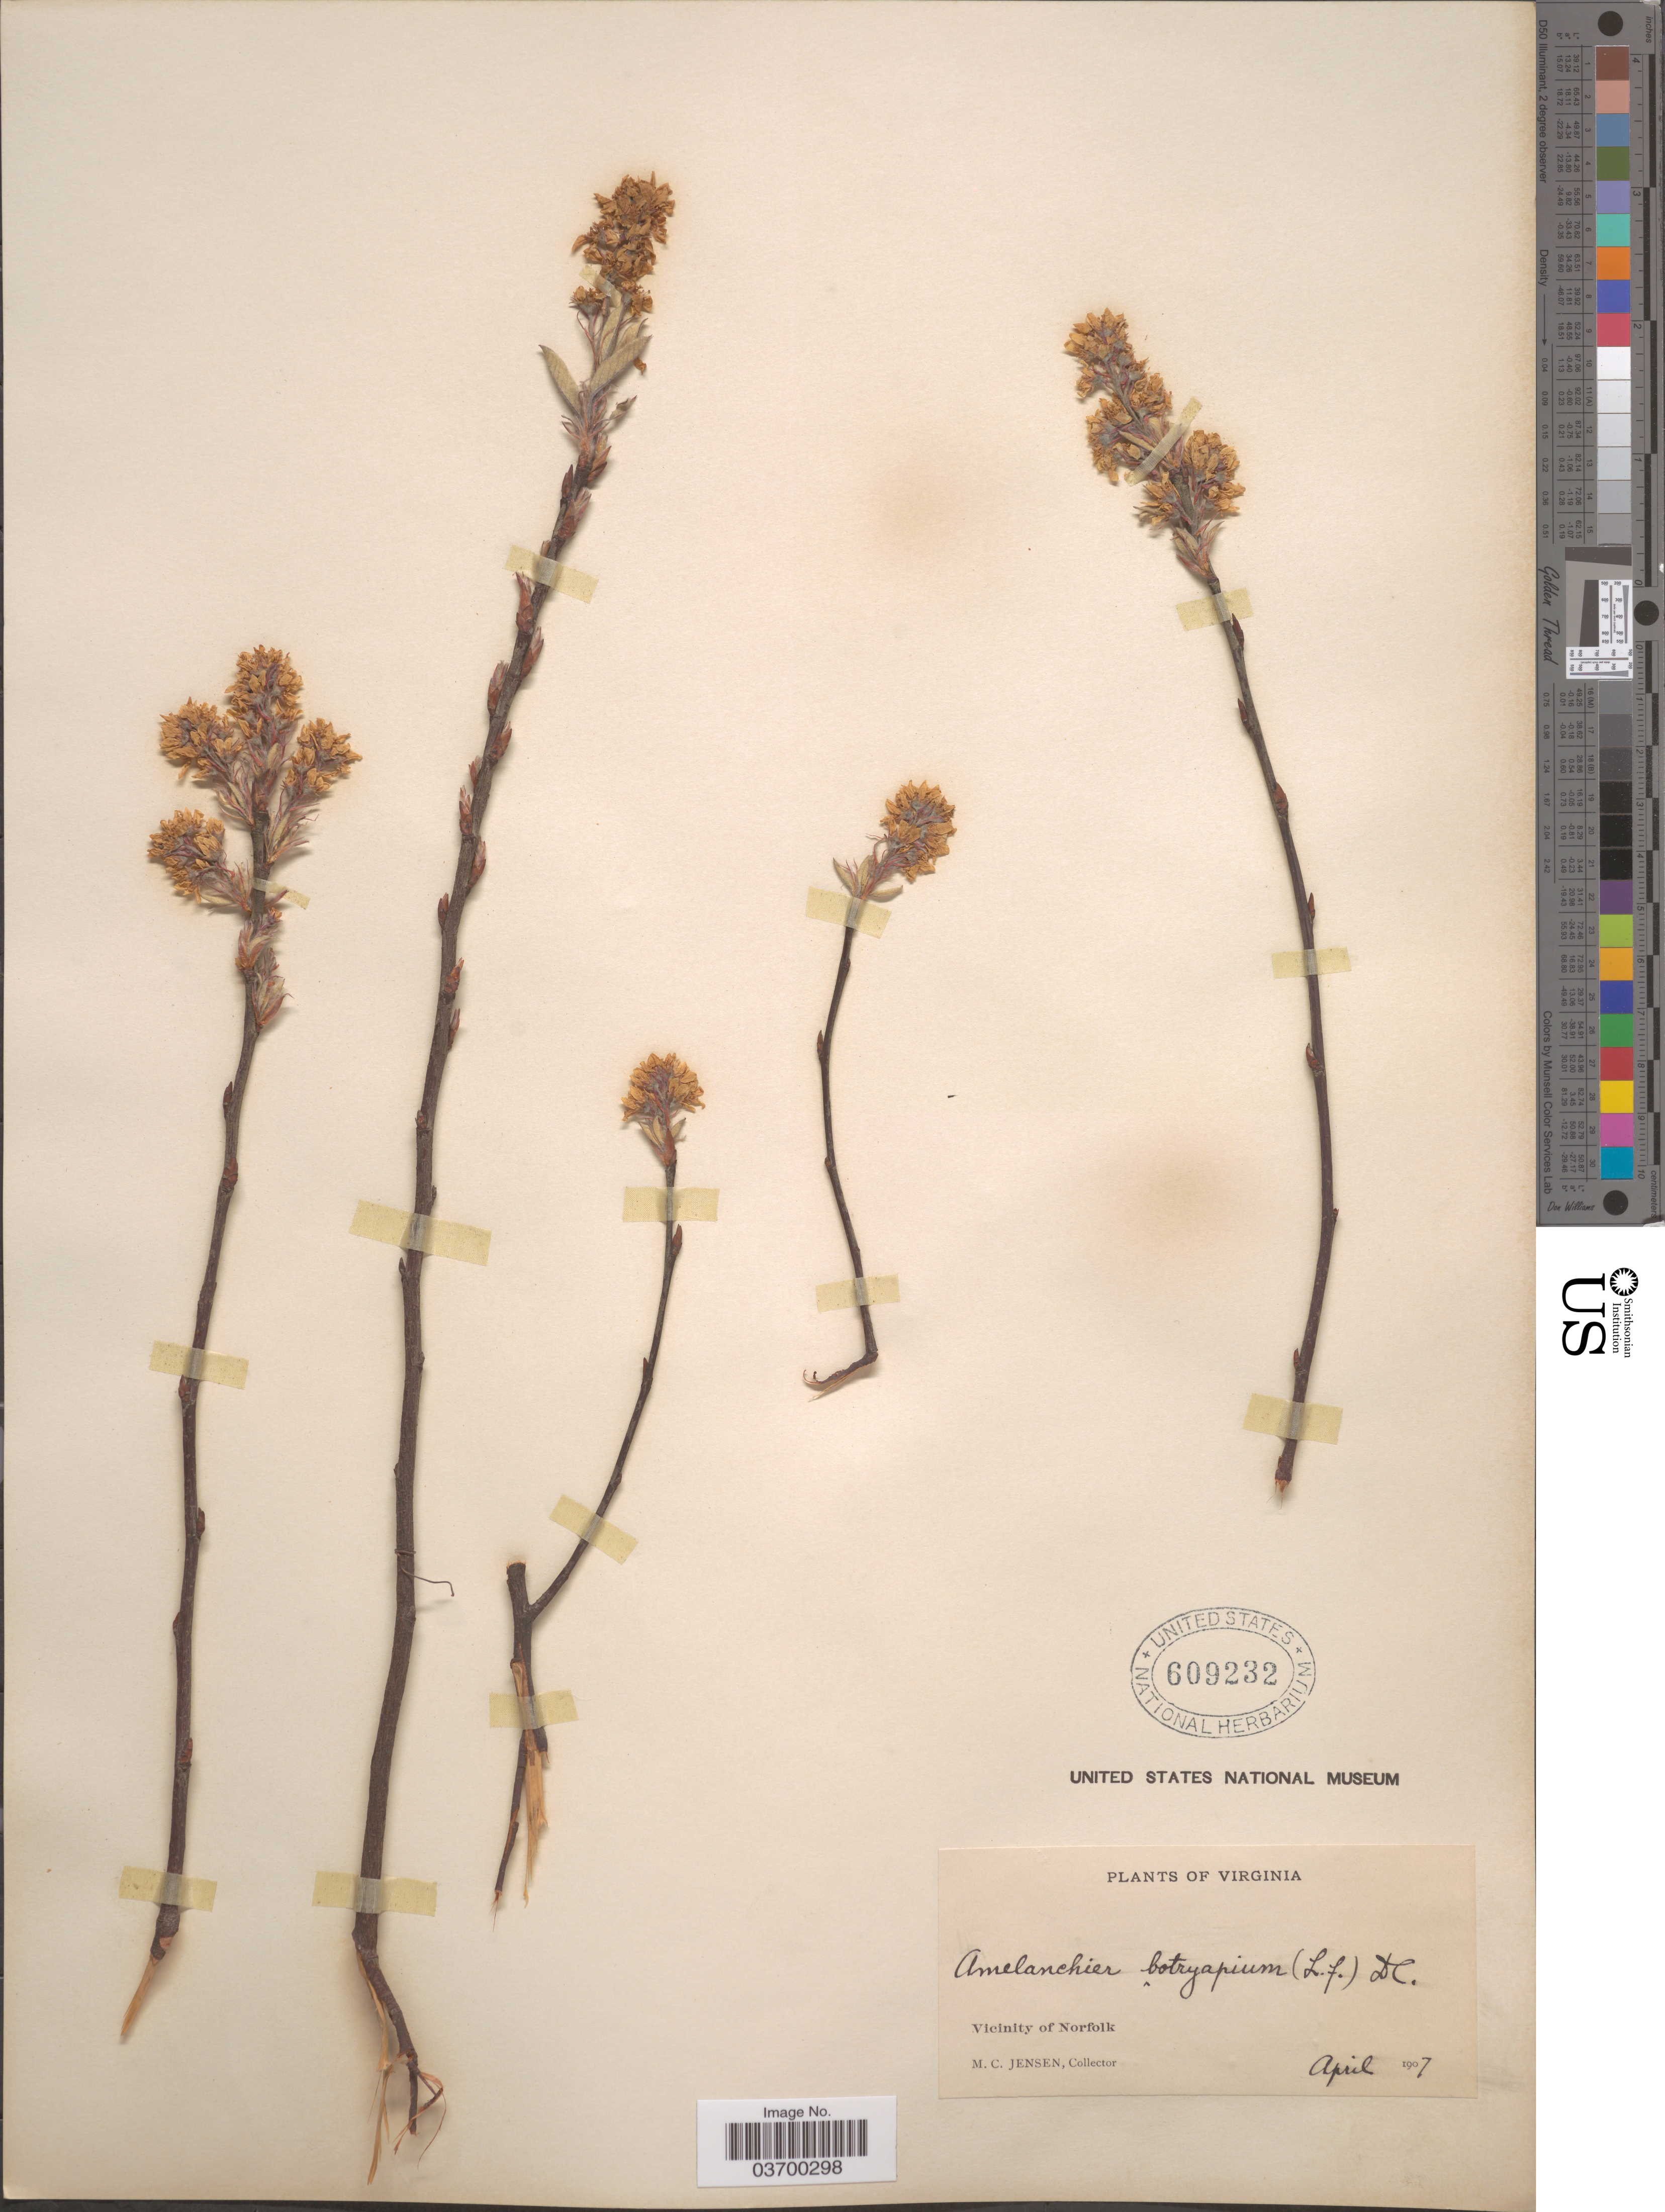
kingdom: Plantae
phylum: Tracheophyta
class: Magnoliopsida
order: Rosales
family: Rosaceae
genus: Amelanchier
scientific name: Amelanchier botryapium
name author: DC.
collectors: M. C. Jensen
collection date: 1907-04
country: United States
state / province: Virginia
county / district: City of Norfolk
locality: Vicinity of Norfolk.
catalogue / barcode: US 609232